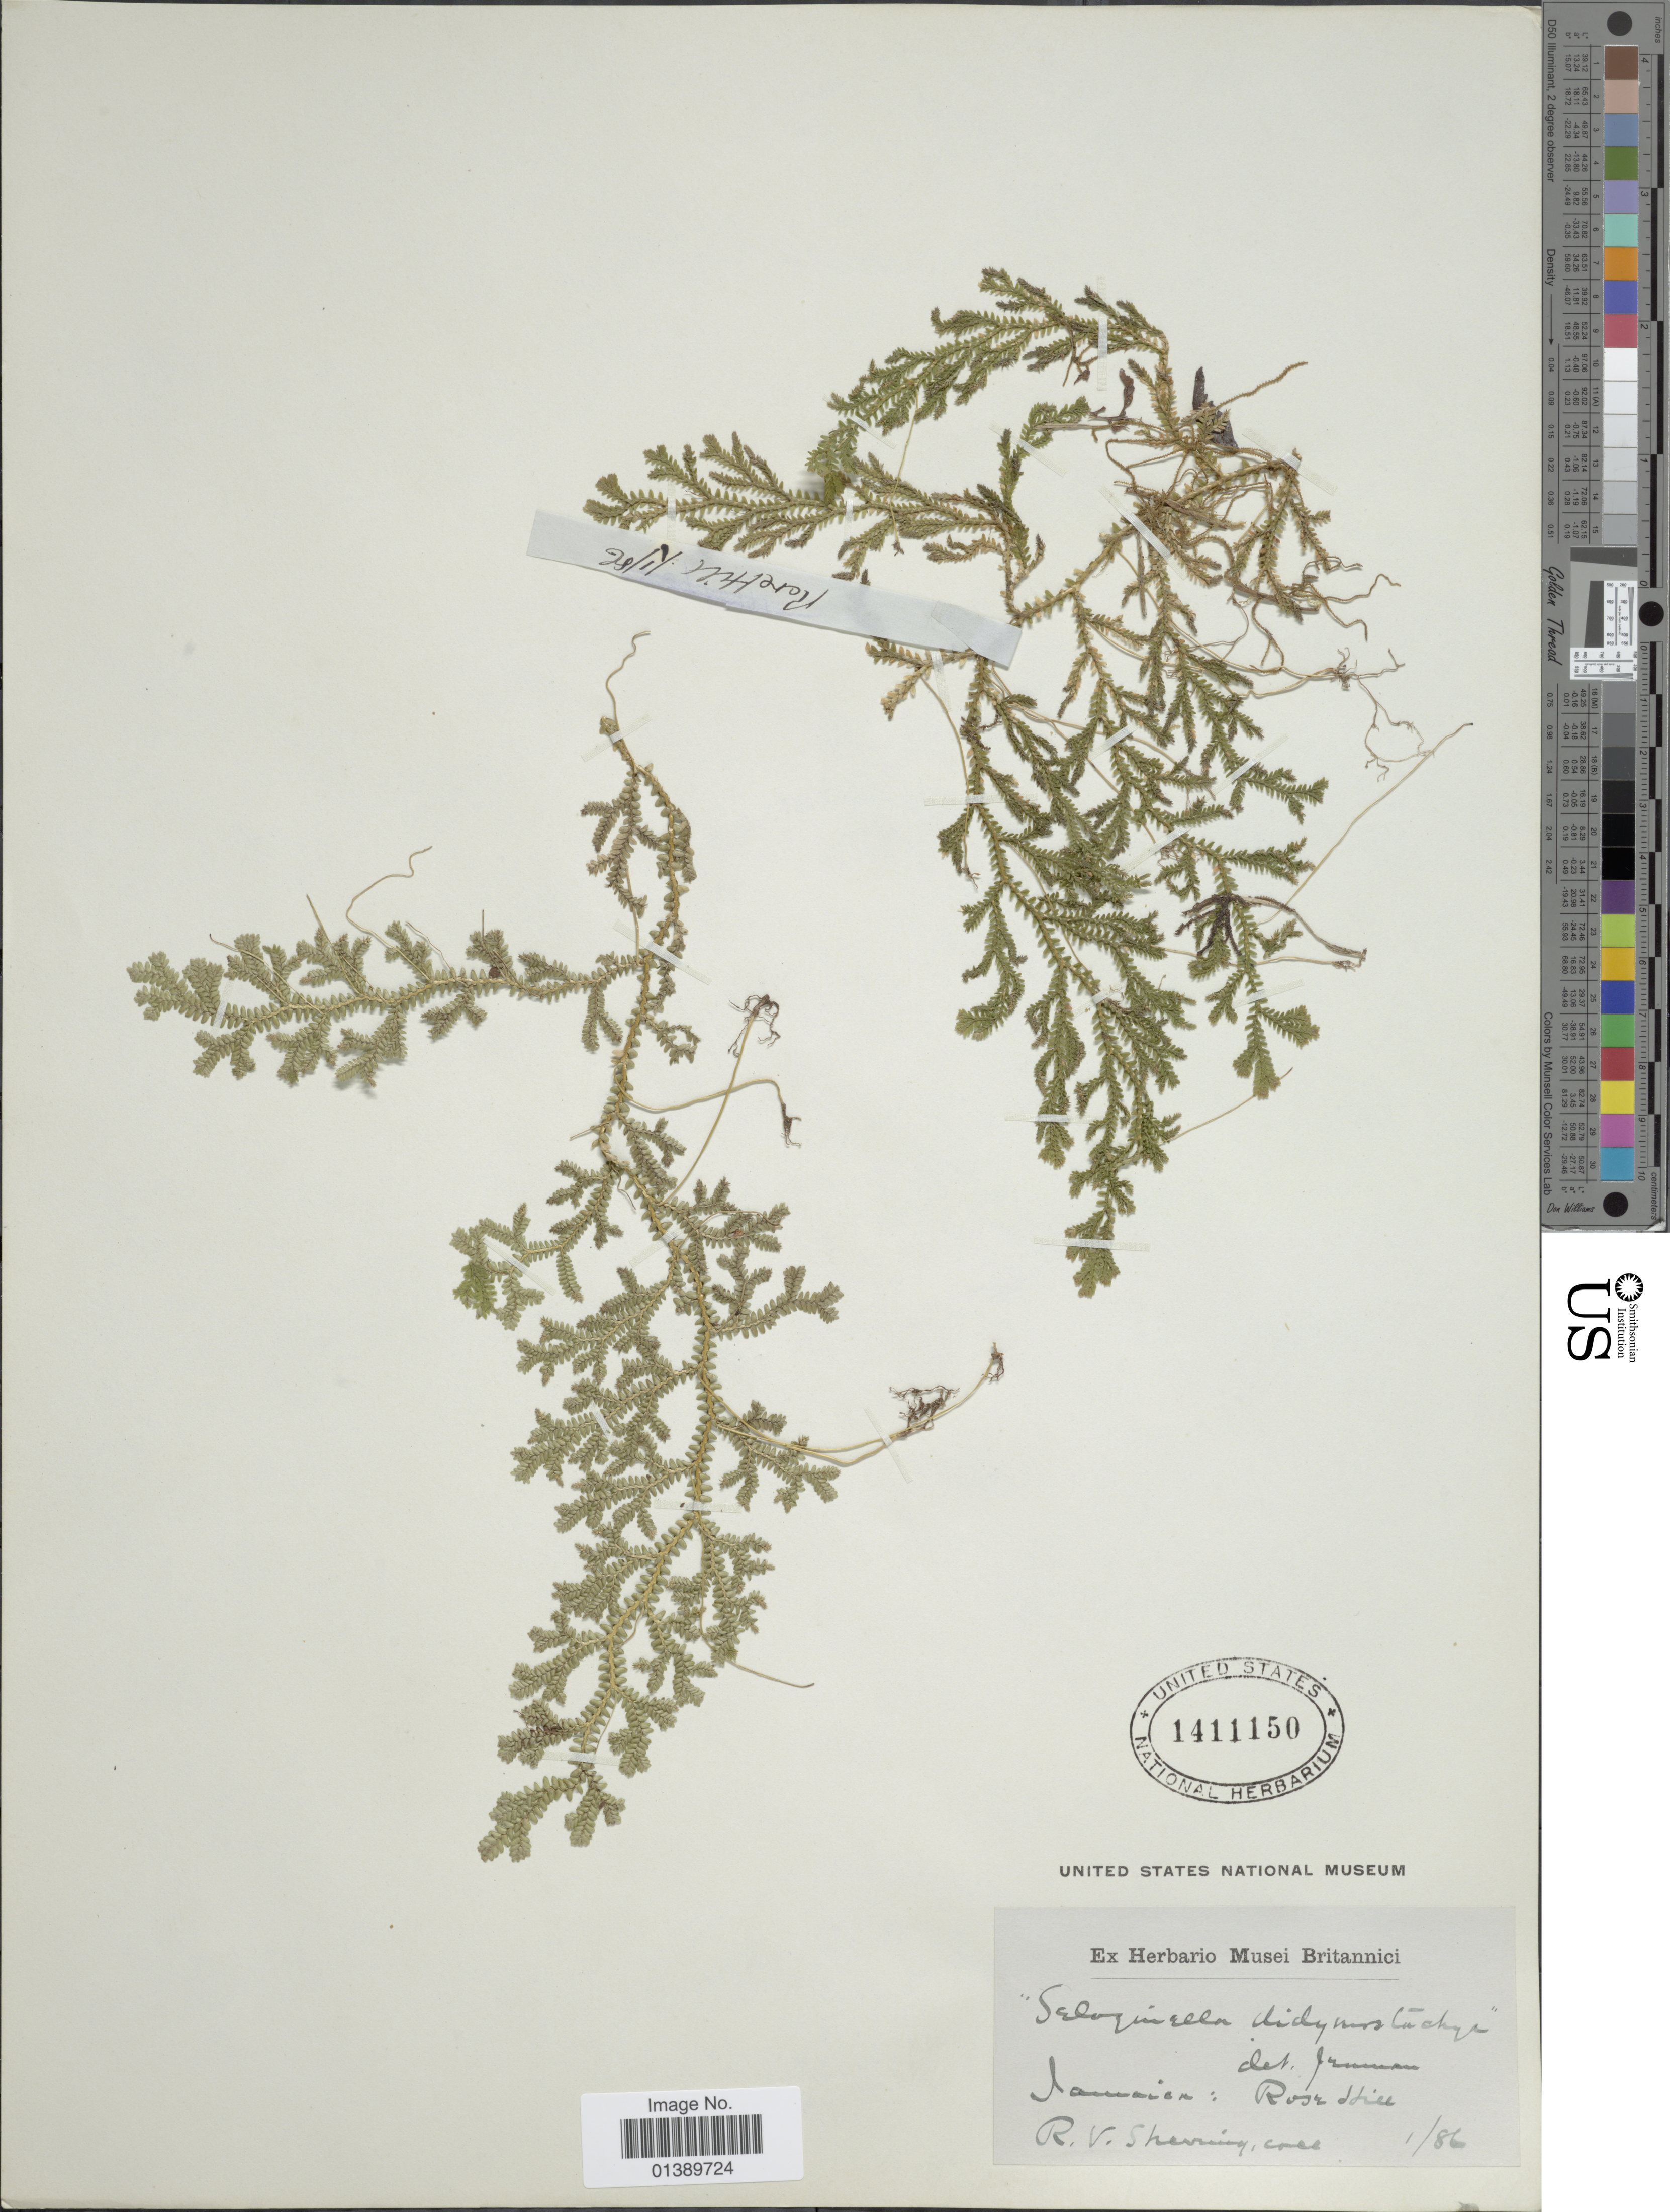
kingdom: Plantae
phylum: Tracheophyta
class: Lycopodiopsida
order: Selaginellales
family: Selaginellaceae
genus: Selaginella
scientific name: Selaginella denudata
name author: (Willd.) Spring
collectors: R. Sherring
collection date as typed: Transcribed d/m/y: /1/86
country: Jamaica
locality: Rose Hill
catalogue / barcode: US 1411150